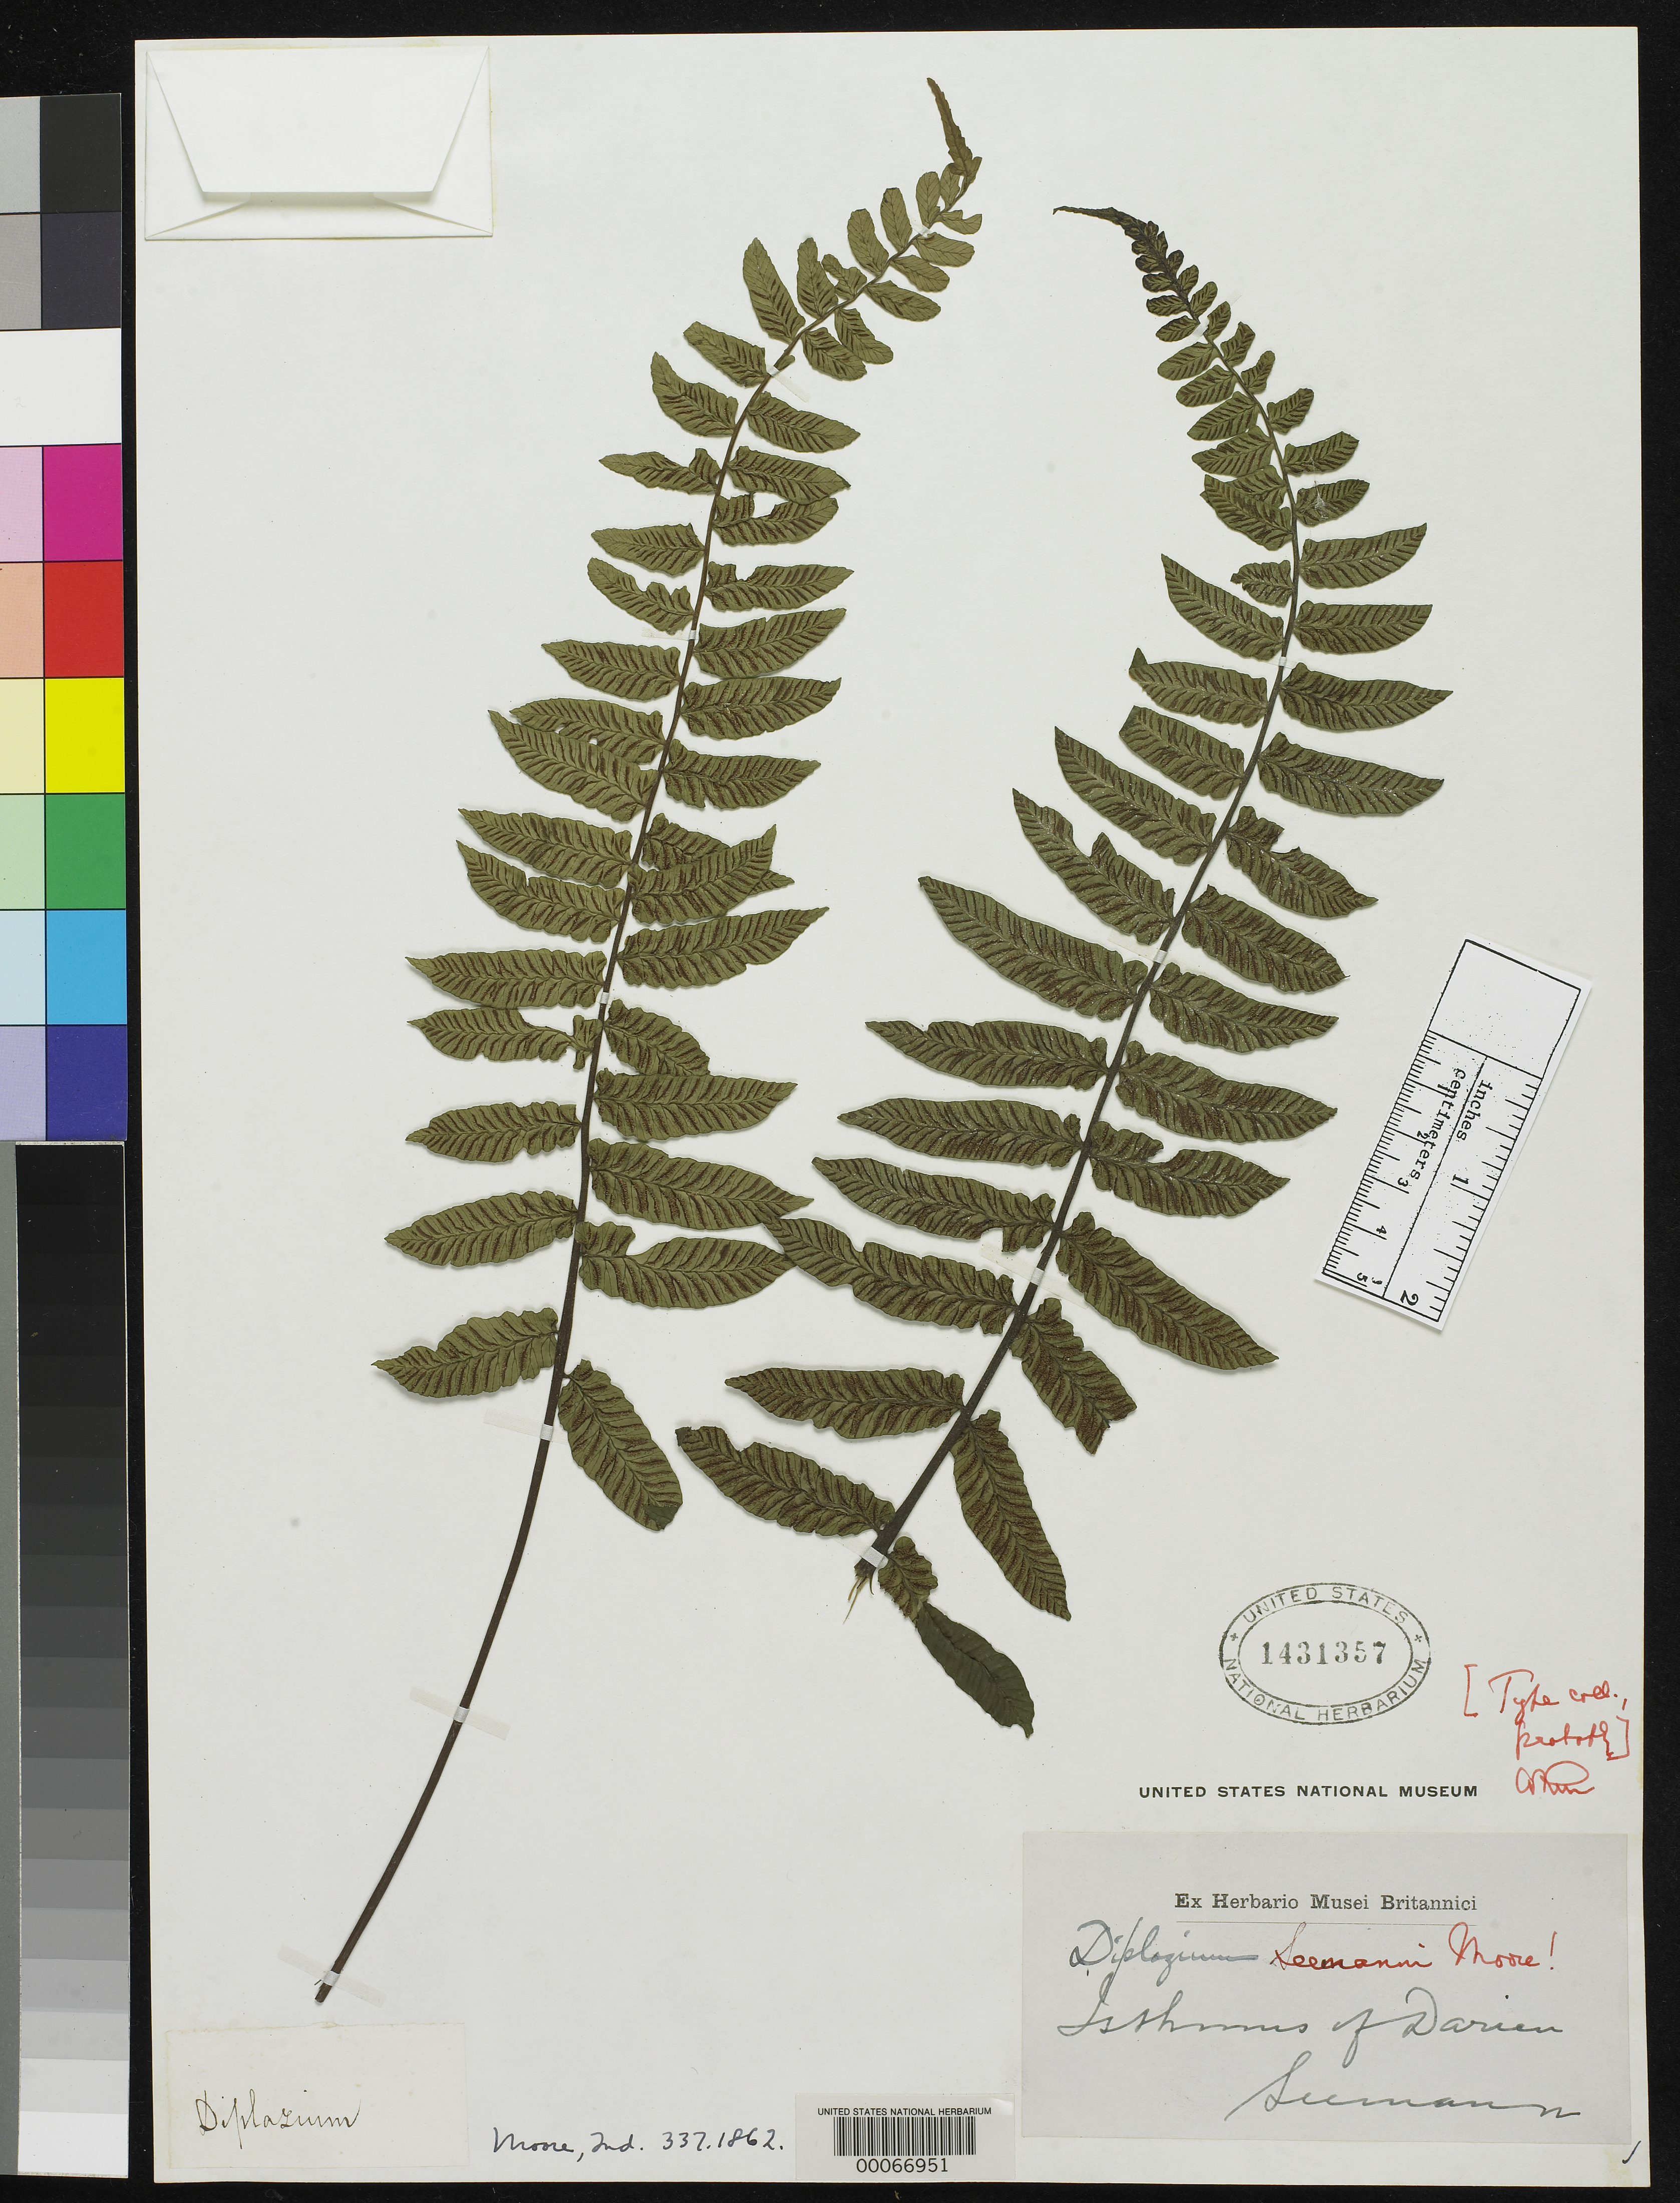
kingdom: Plantae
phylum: Tracheophyta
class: Polypodiopsida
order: Polypodiales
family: Athyriaceae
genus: Diplazium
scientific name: Diplazium seemannii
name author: T. Moore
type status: Type Collection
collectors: B. C. Seemann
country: Panama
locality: Isthmus of Darien.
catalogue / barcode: US 1431357